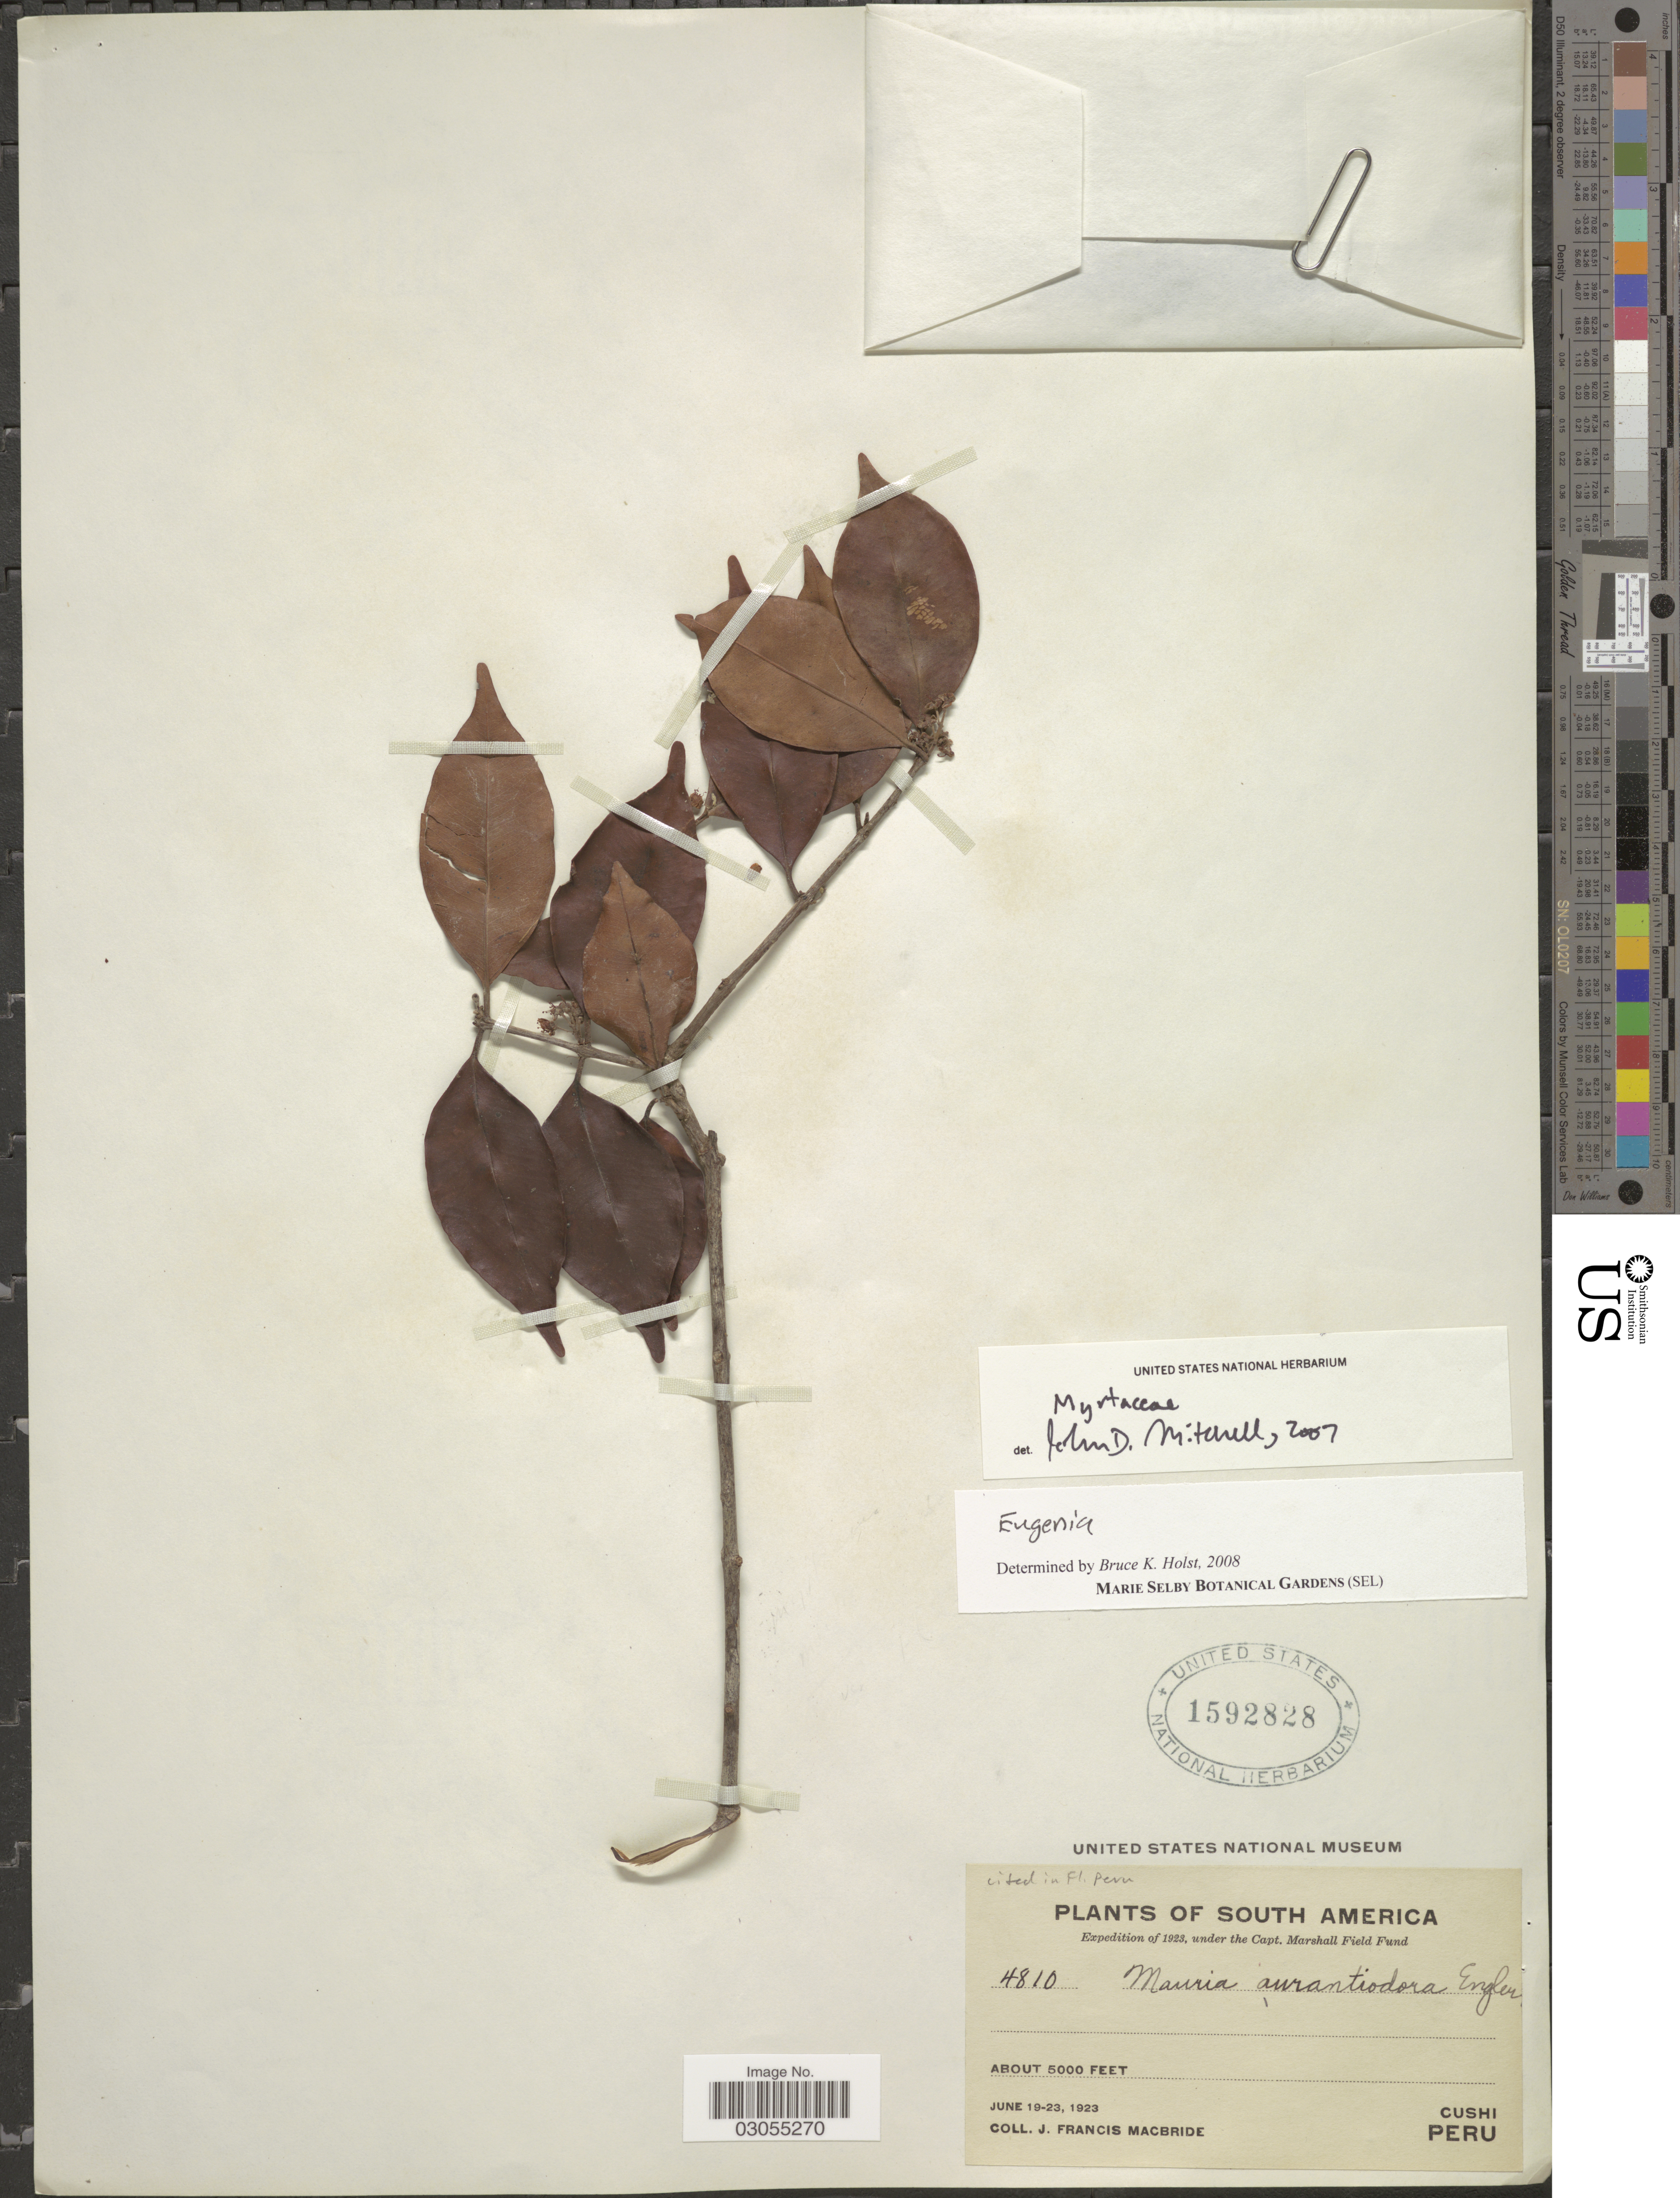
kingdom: Plantae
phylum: Tracheophyta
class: Magnoliopsida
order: Myrtales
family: Myrtaceae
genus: Eugenia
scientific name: Eugenia sp.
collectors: J. F. Macbride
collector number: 4810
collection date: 1923-06-19/1923-06-23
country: Peru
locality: Cushi.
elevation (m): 1524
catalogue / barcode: US 1592828